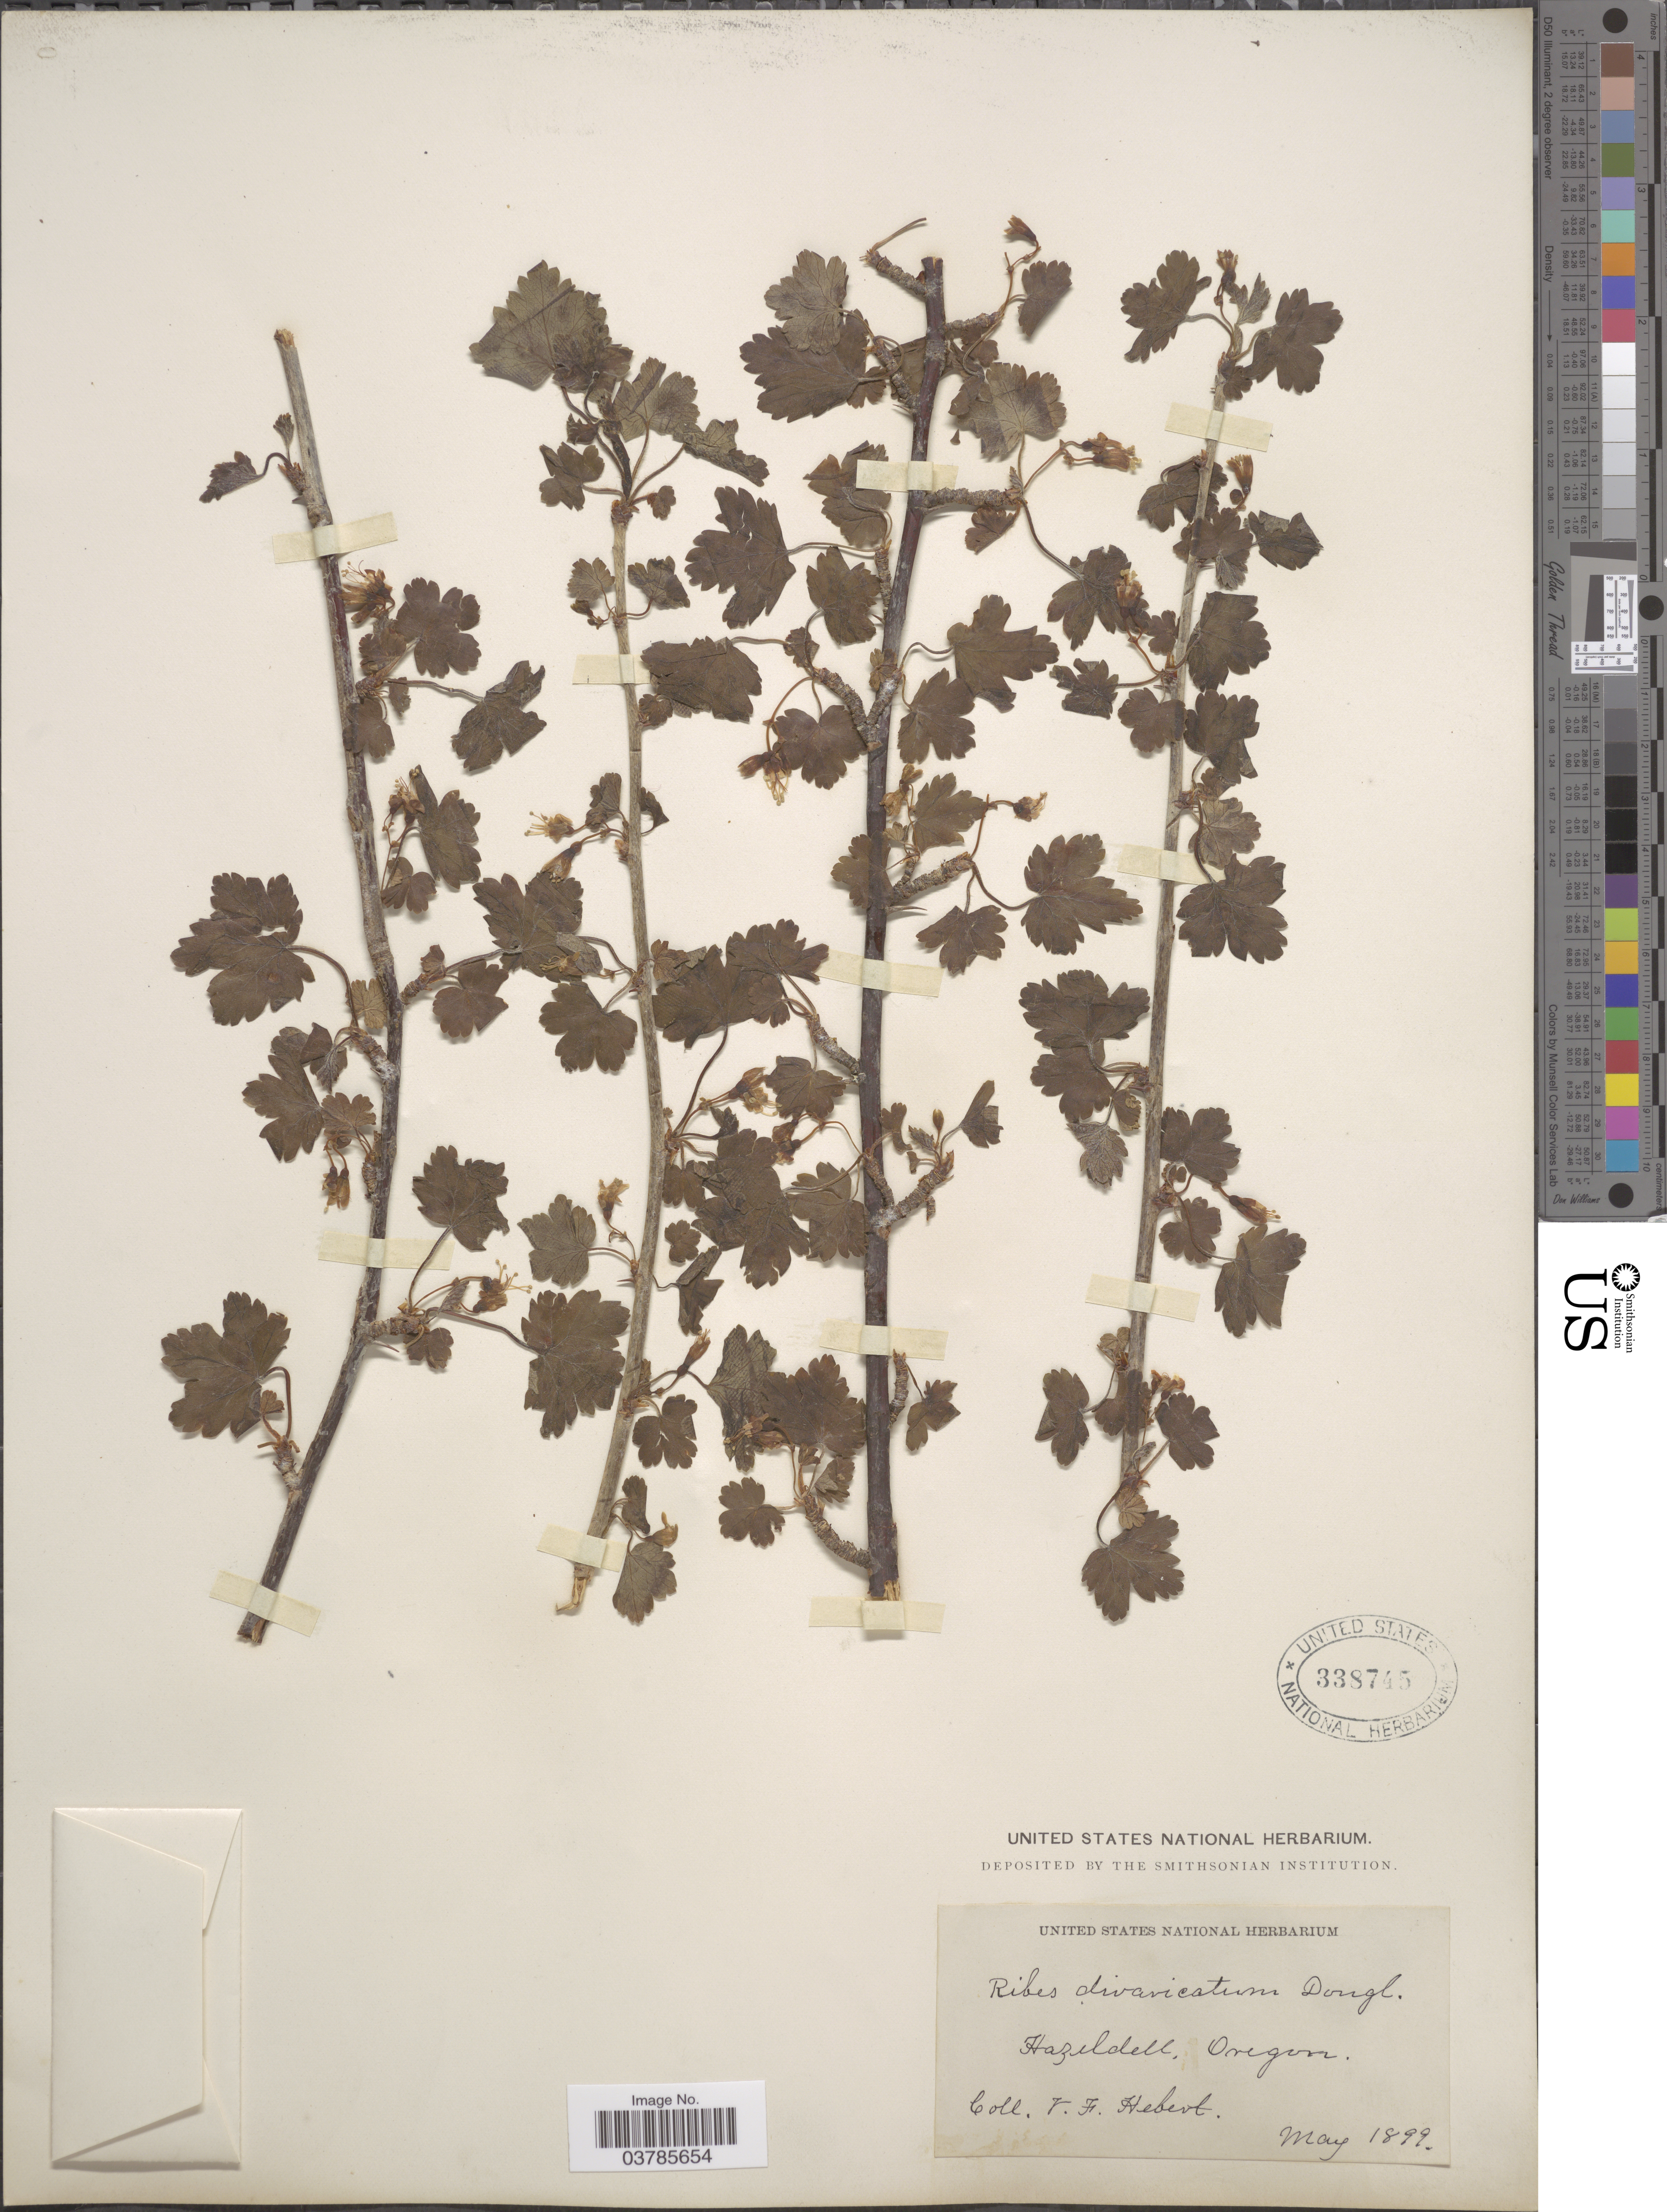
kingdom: Plantae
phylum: Tracheophyta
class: Magnoliopsida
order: Saxifragales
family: Grossulariaceae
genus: Ribes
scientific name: Ribes divaricatum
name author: Douglas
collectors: V. Hebert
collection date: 1899-05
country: United States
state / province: Oregon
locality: Hazeldell.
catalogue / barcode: US 338745